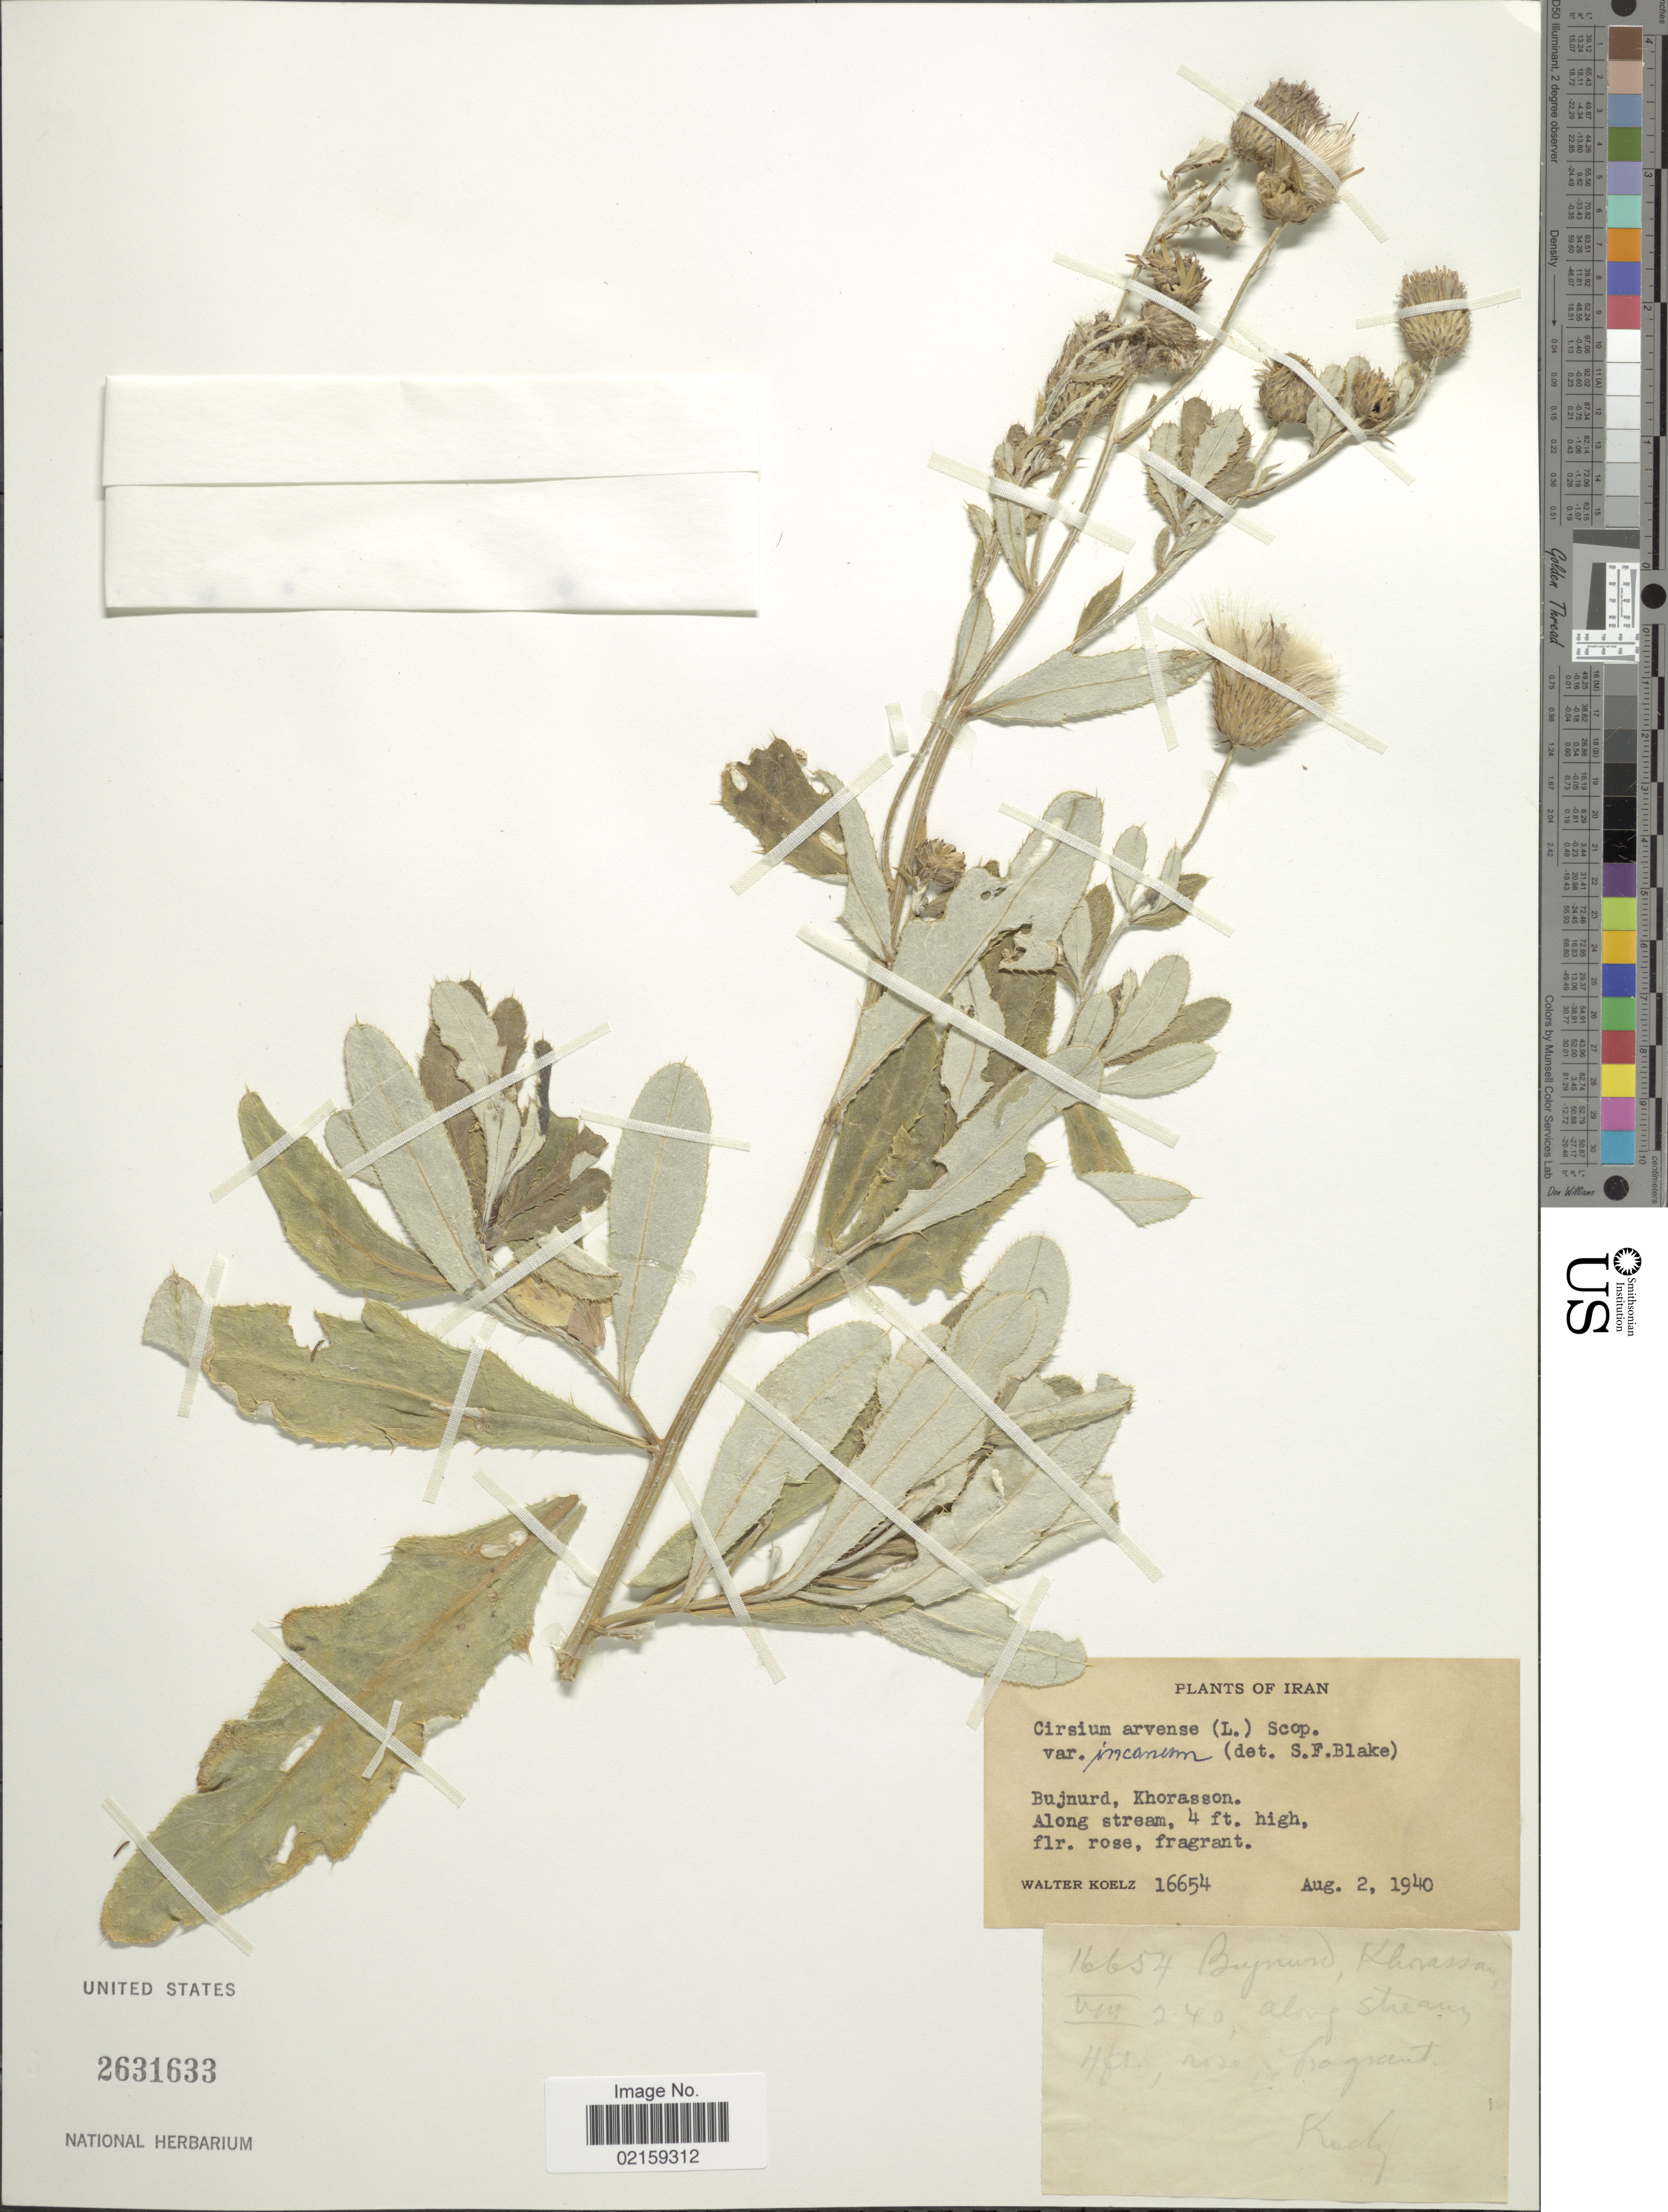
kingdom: Plantae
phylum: Tracheophyta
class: Magnoliopsida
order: Asterales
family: Asteraceae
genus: Cirsium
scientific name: Cirsium arvense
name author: (L.) Scop.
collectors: W. N. Koelz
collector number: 16654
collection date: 1940-08-02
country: Iran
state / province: Khorasan [obsolete]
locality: Bujnurd, Khorasson. Along stream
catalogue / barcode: US 2631633